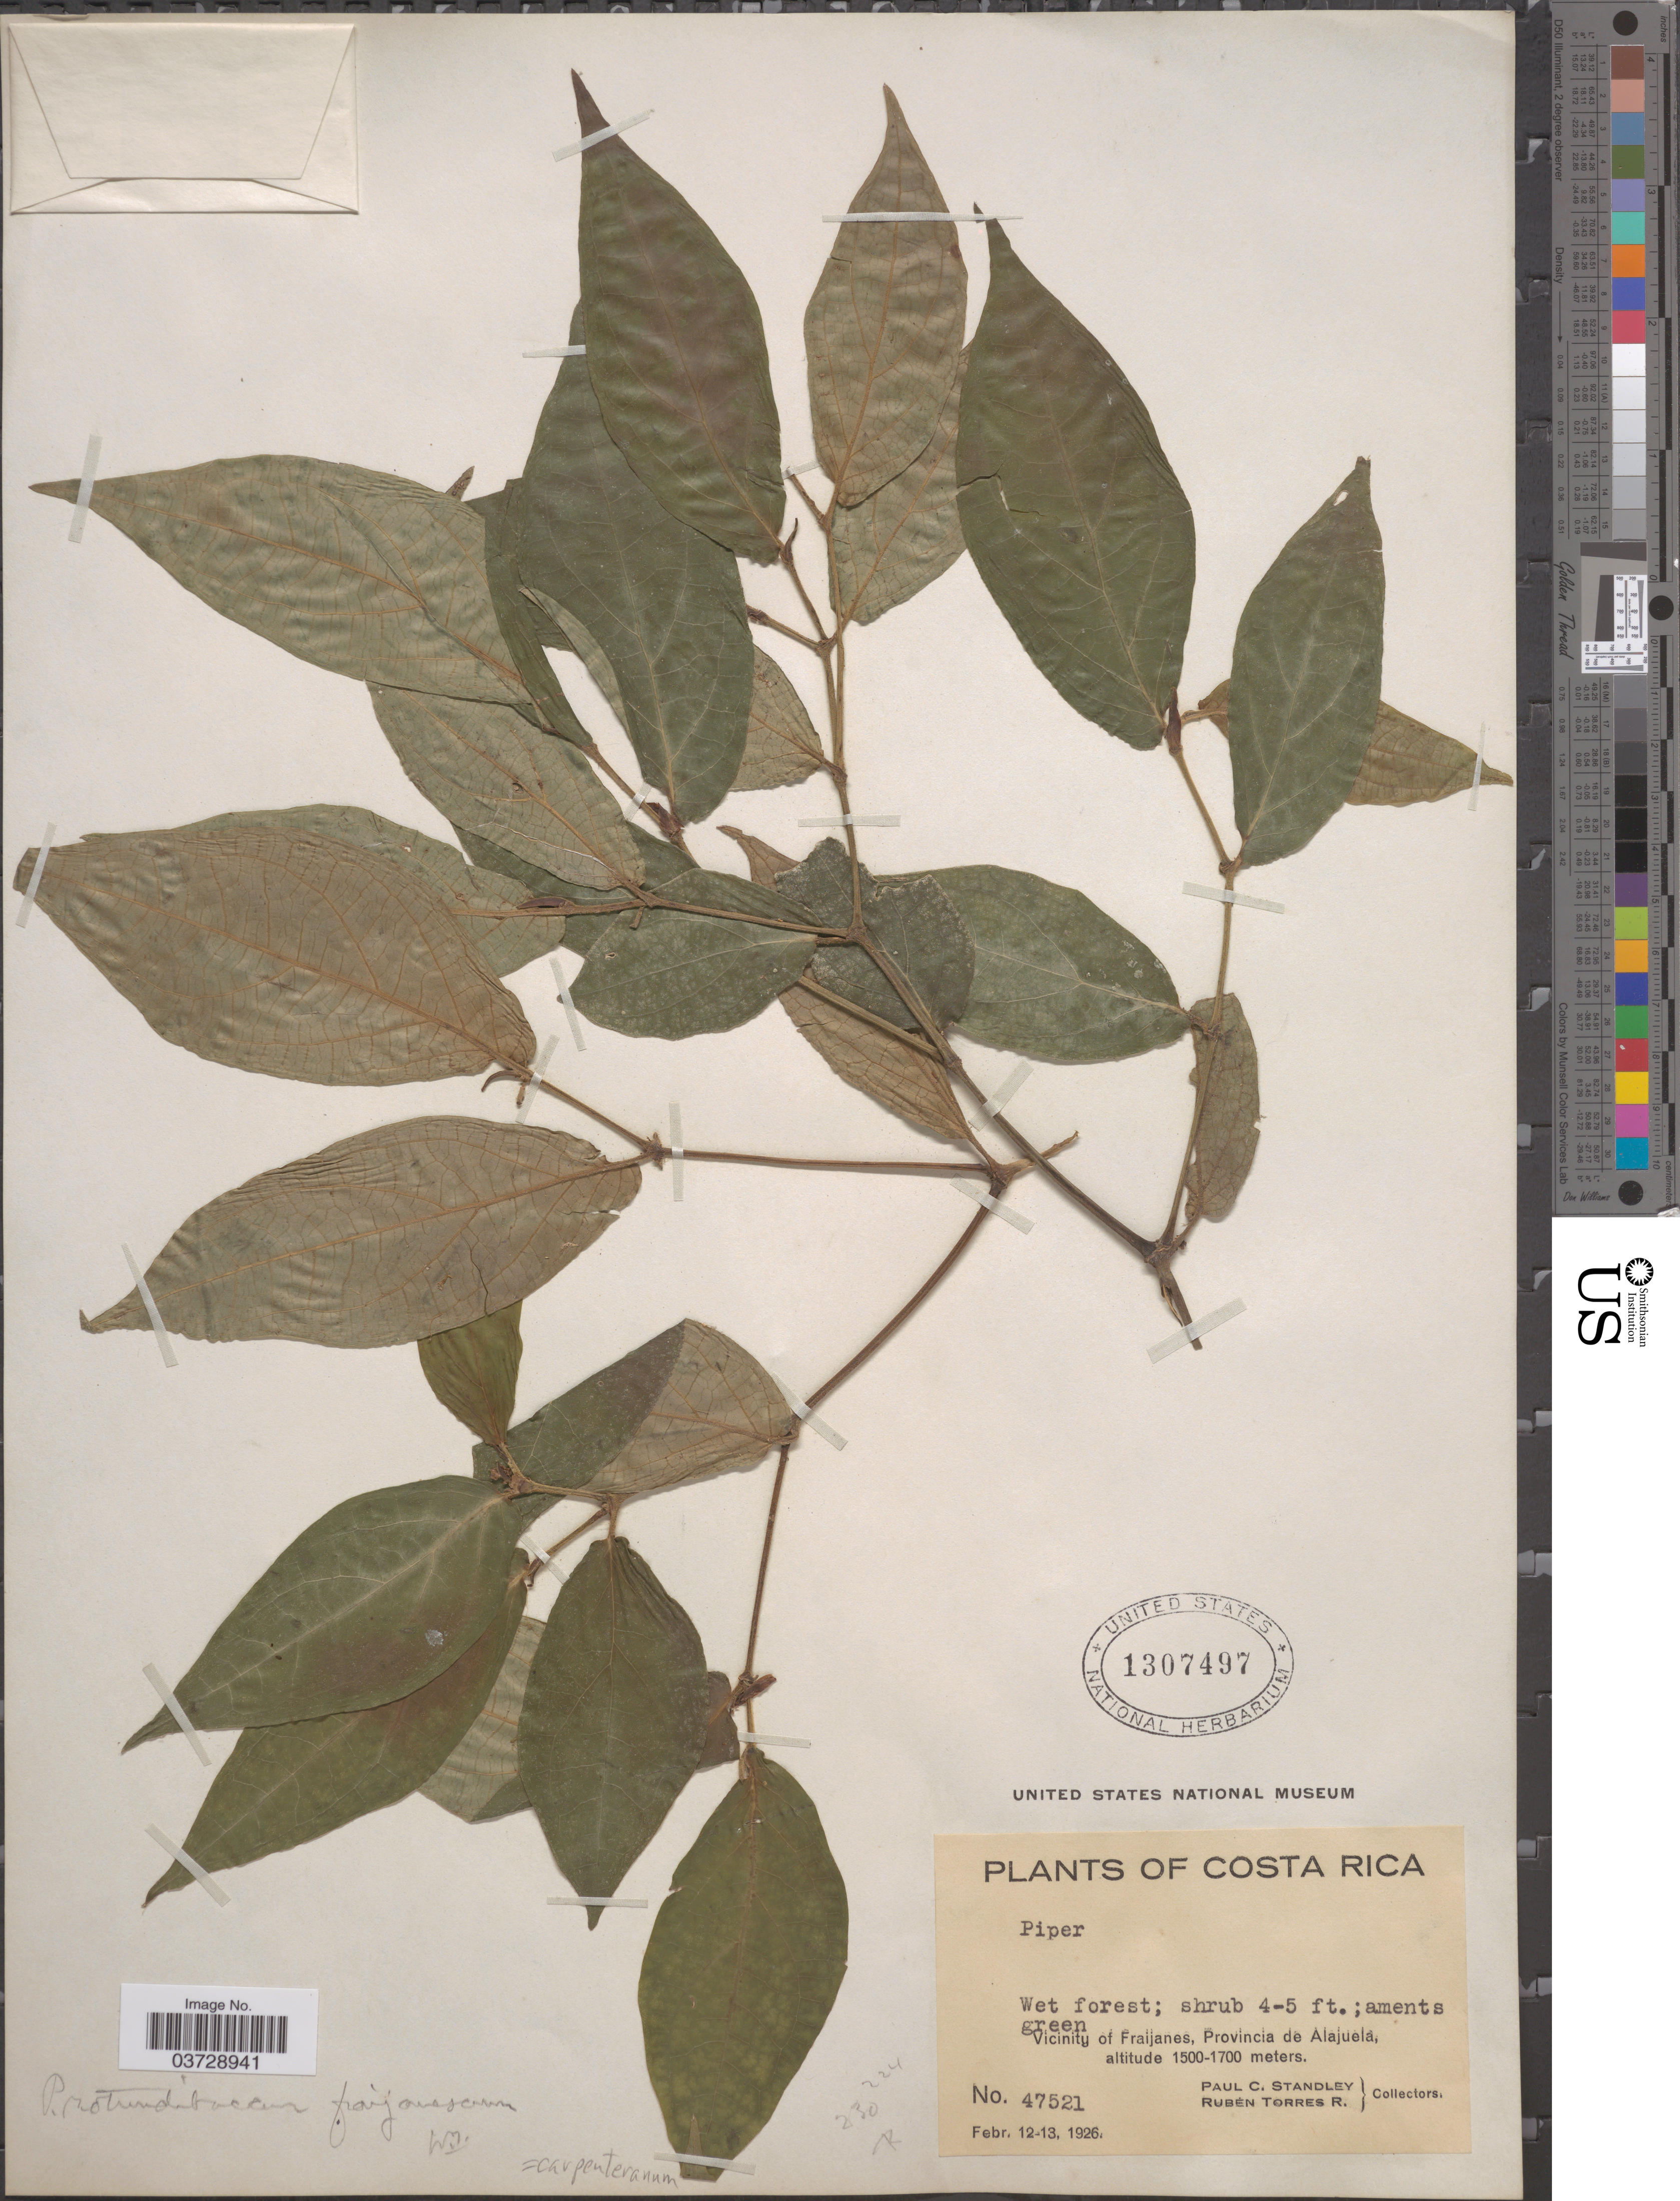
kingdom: Plantae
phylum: Tracheophyta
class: Magnoliopsida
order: Piperales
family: Piperaceae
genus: Piper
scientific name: Piper carpinteranum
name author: C. DC.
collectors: P. C. Standley & R. Torres Rojas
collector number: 47521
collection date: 1926-02-12/1926-02-13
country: Costa Rica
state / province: Alajuela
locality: Vicinity of Fraijanes.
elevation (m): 1500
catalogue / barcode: US 1307497